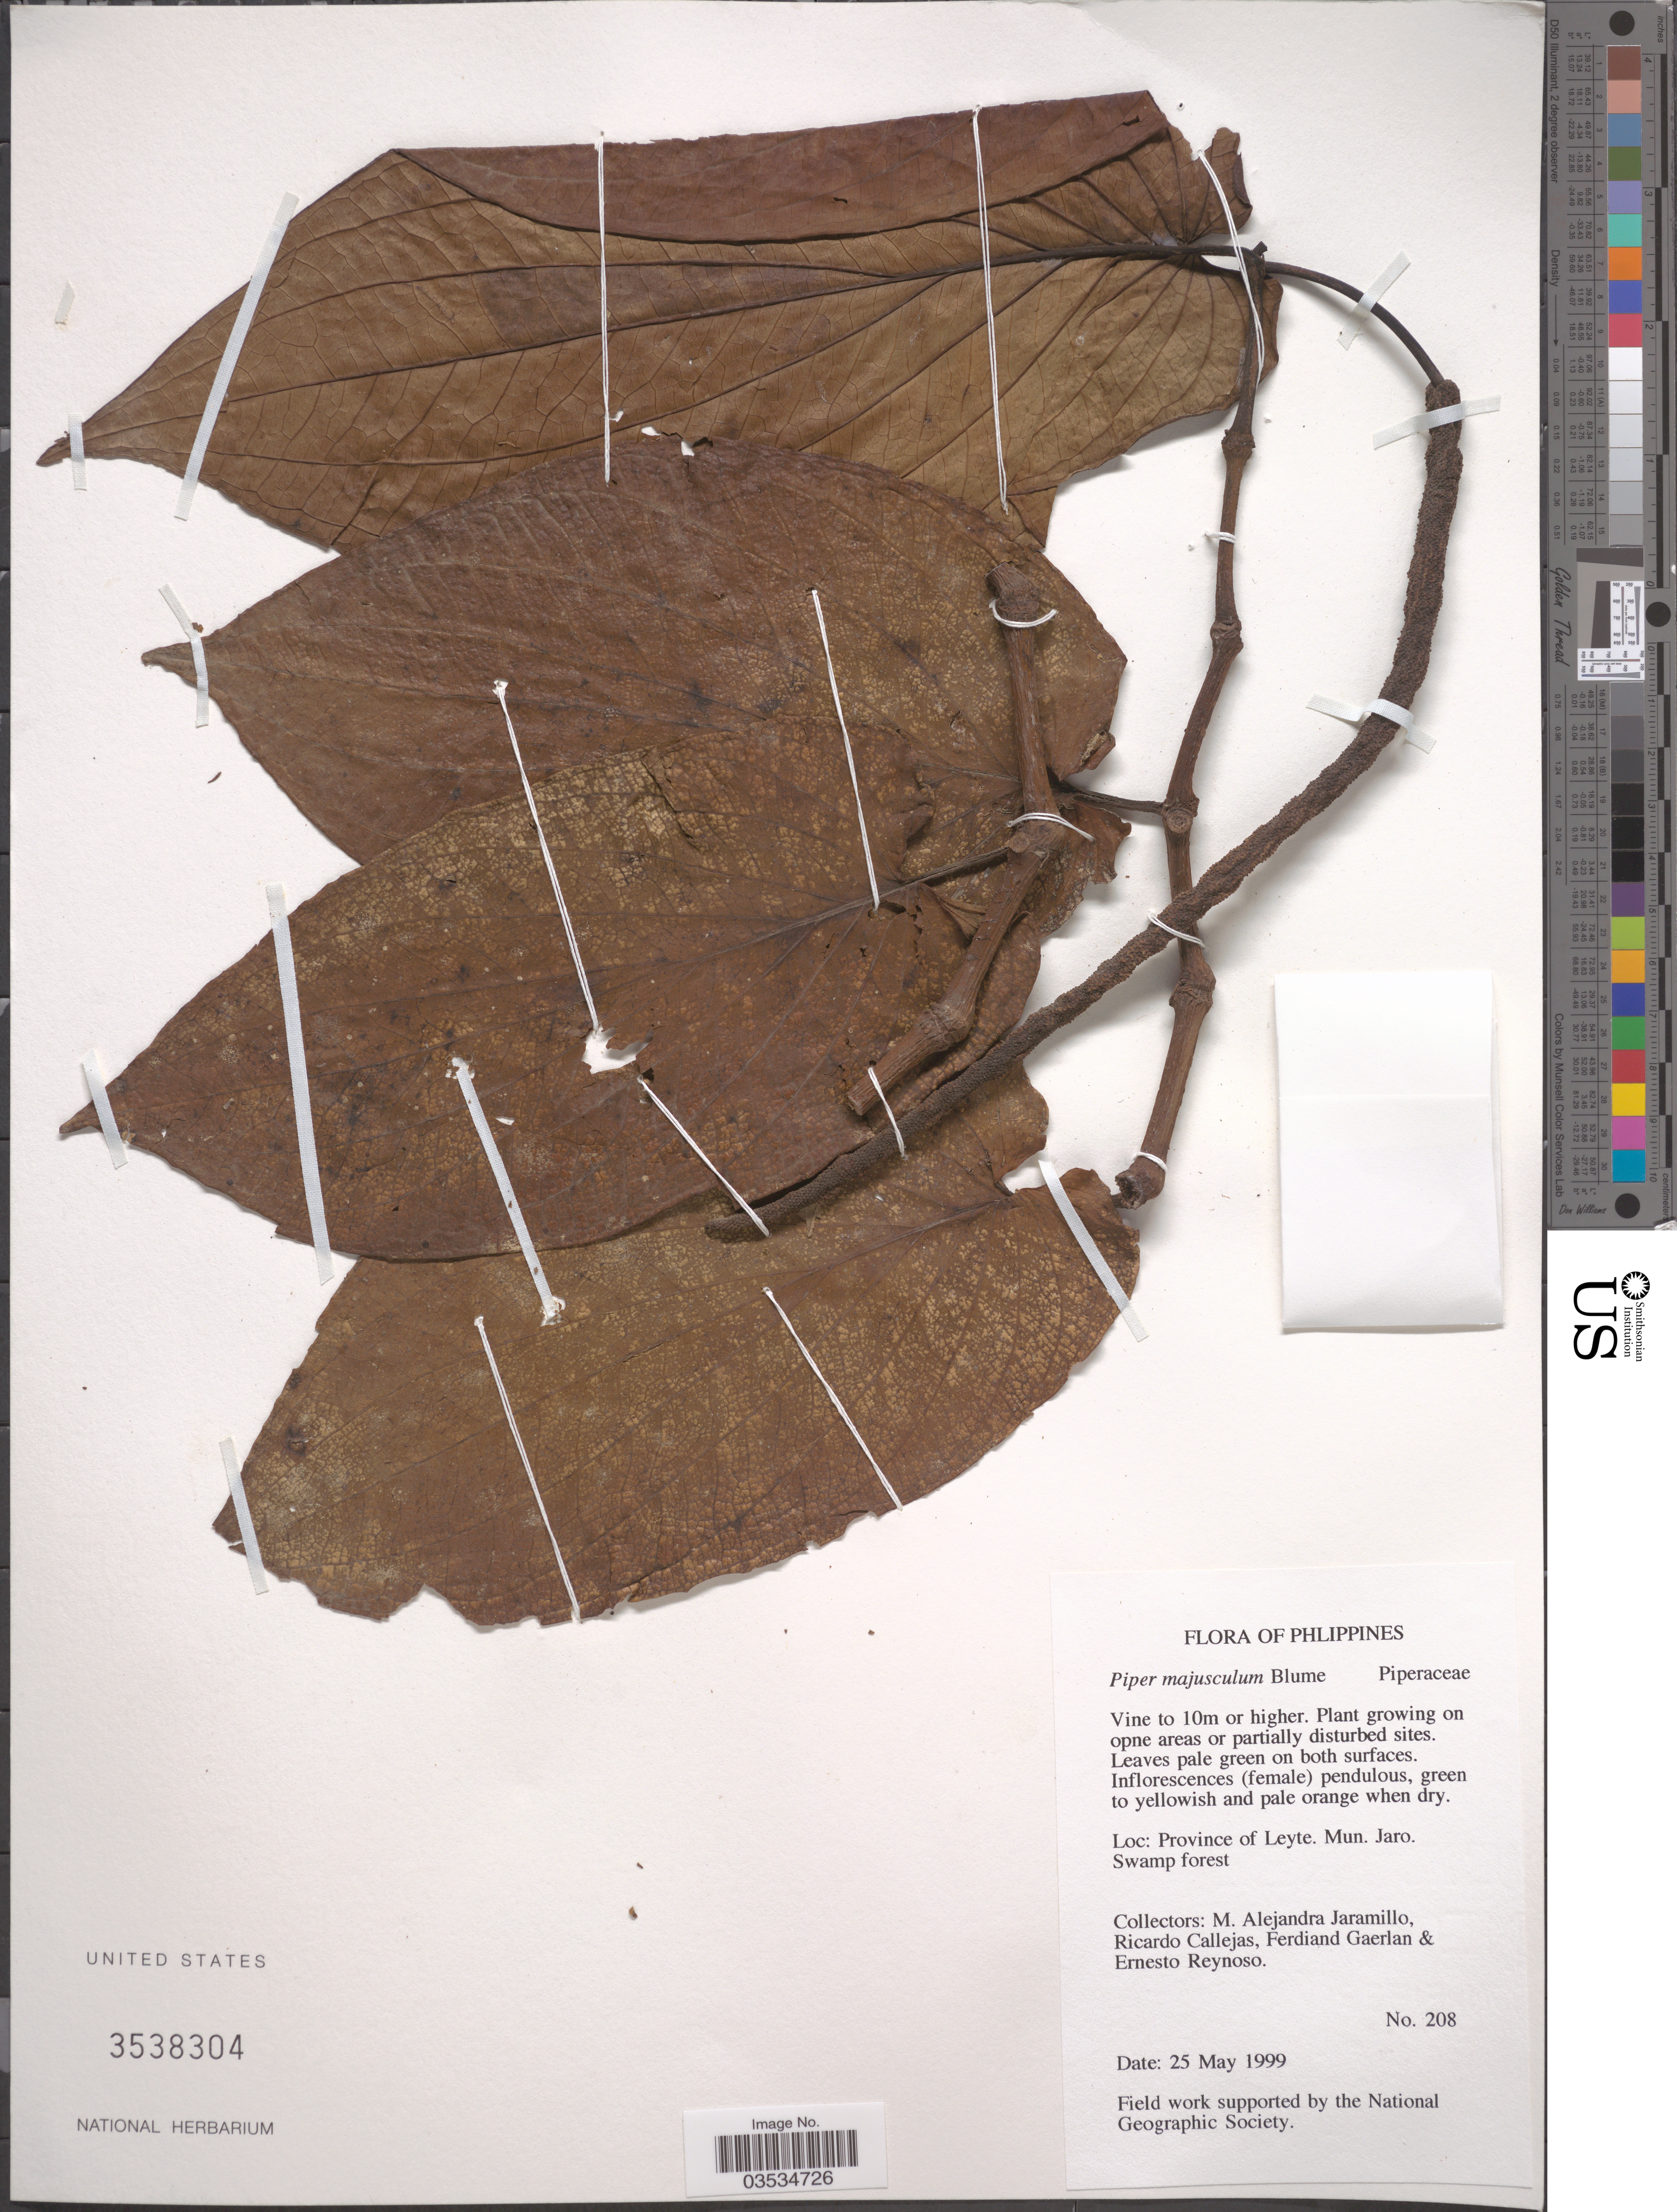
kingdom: Plantae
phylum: Tracheophyta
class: Magnoliopsida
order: Piperales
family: Piperaceae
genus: Piper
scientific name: Piper majusculum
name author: Blume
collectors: M. A. Jaramillo, R. Callejas, F. Gaerlan & E. Reynoso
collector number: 208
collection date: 1999-05-25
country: Philippines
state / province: Eastern Visayas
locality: Province of Leyte. Mun. Jaro.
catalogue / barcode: US 3538304